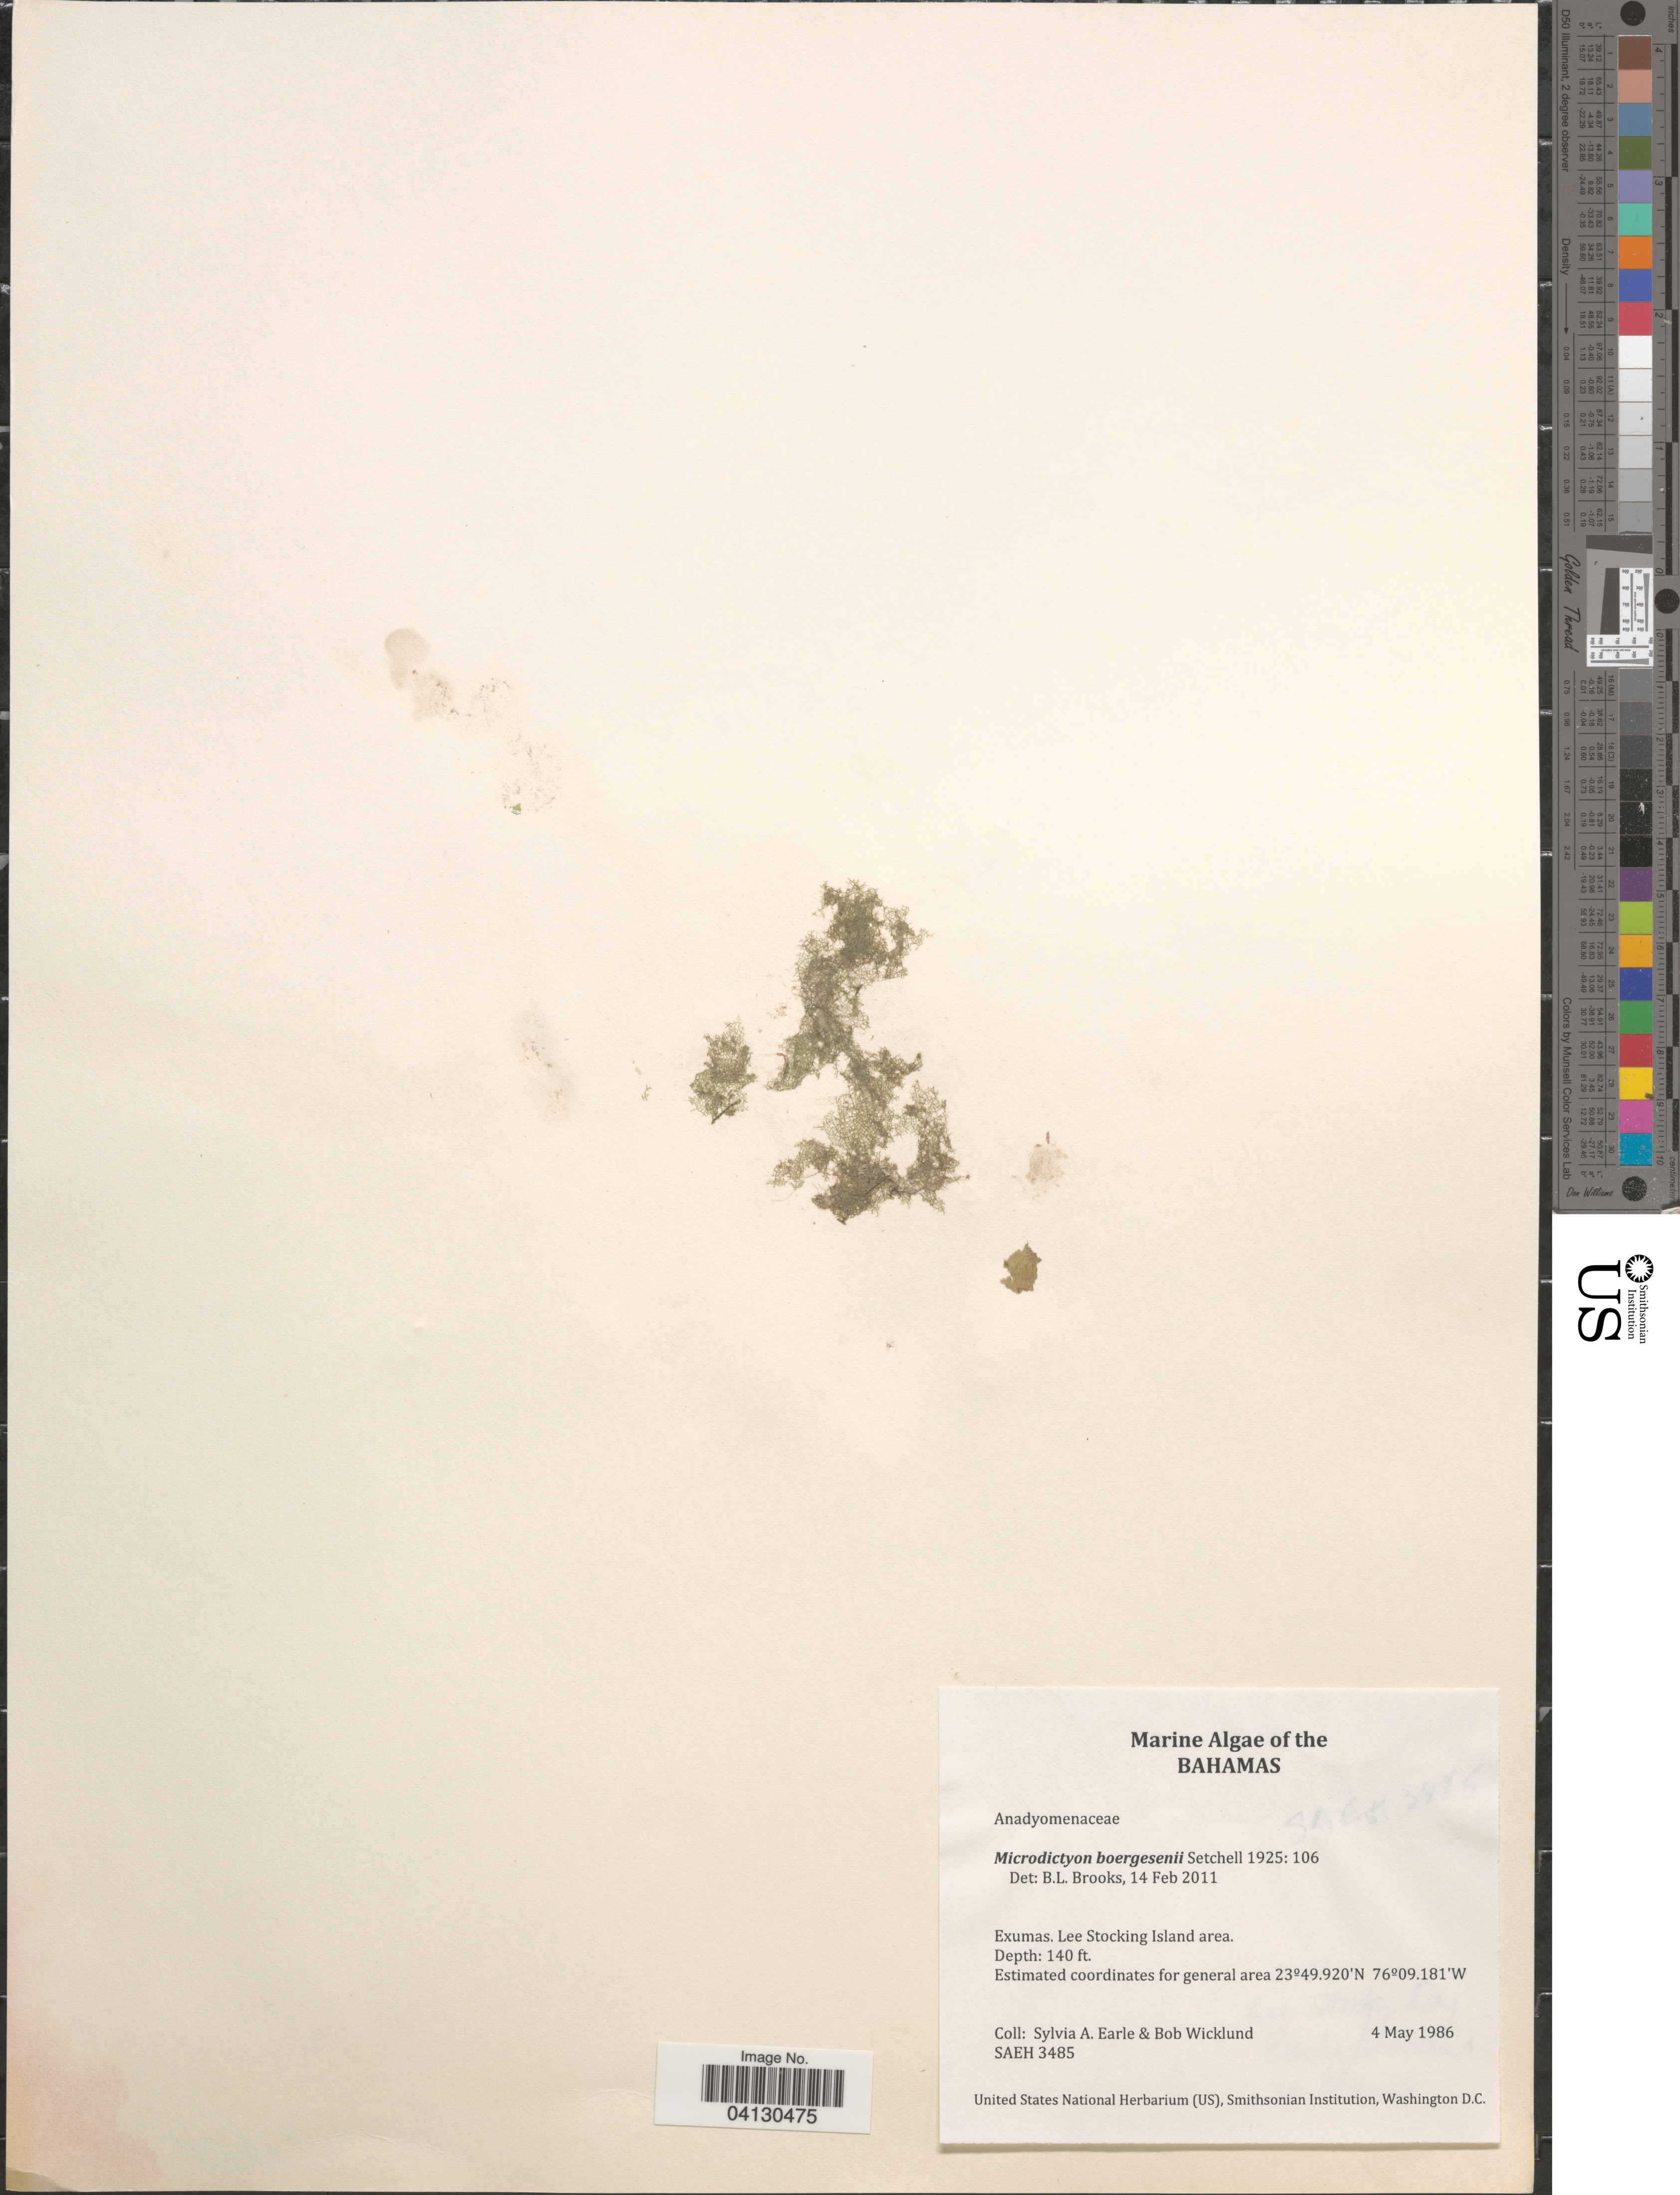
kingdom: Plantae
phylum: Chlorophyta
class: Ulvophyceae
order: Cladophorales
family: Anadyomenaceae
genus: Microdictyon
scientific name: Microdictyon boergesenii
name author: Setch.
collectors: S. A. Earle & B. Wicklund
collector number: SAEH3485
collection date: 1986-05-04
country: Bahamas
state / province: Exuma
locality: Exumas. Lee Stocking Island area.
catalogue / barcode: US 329189